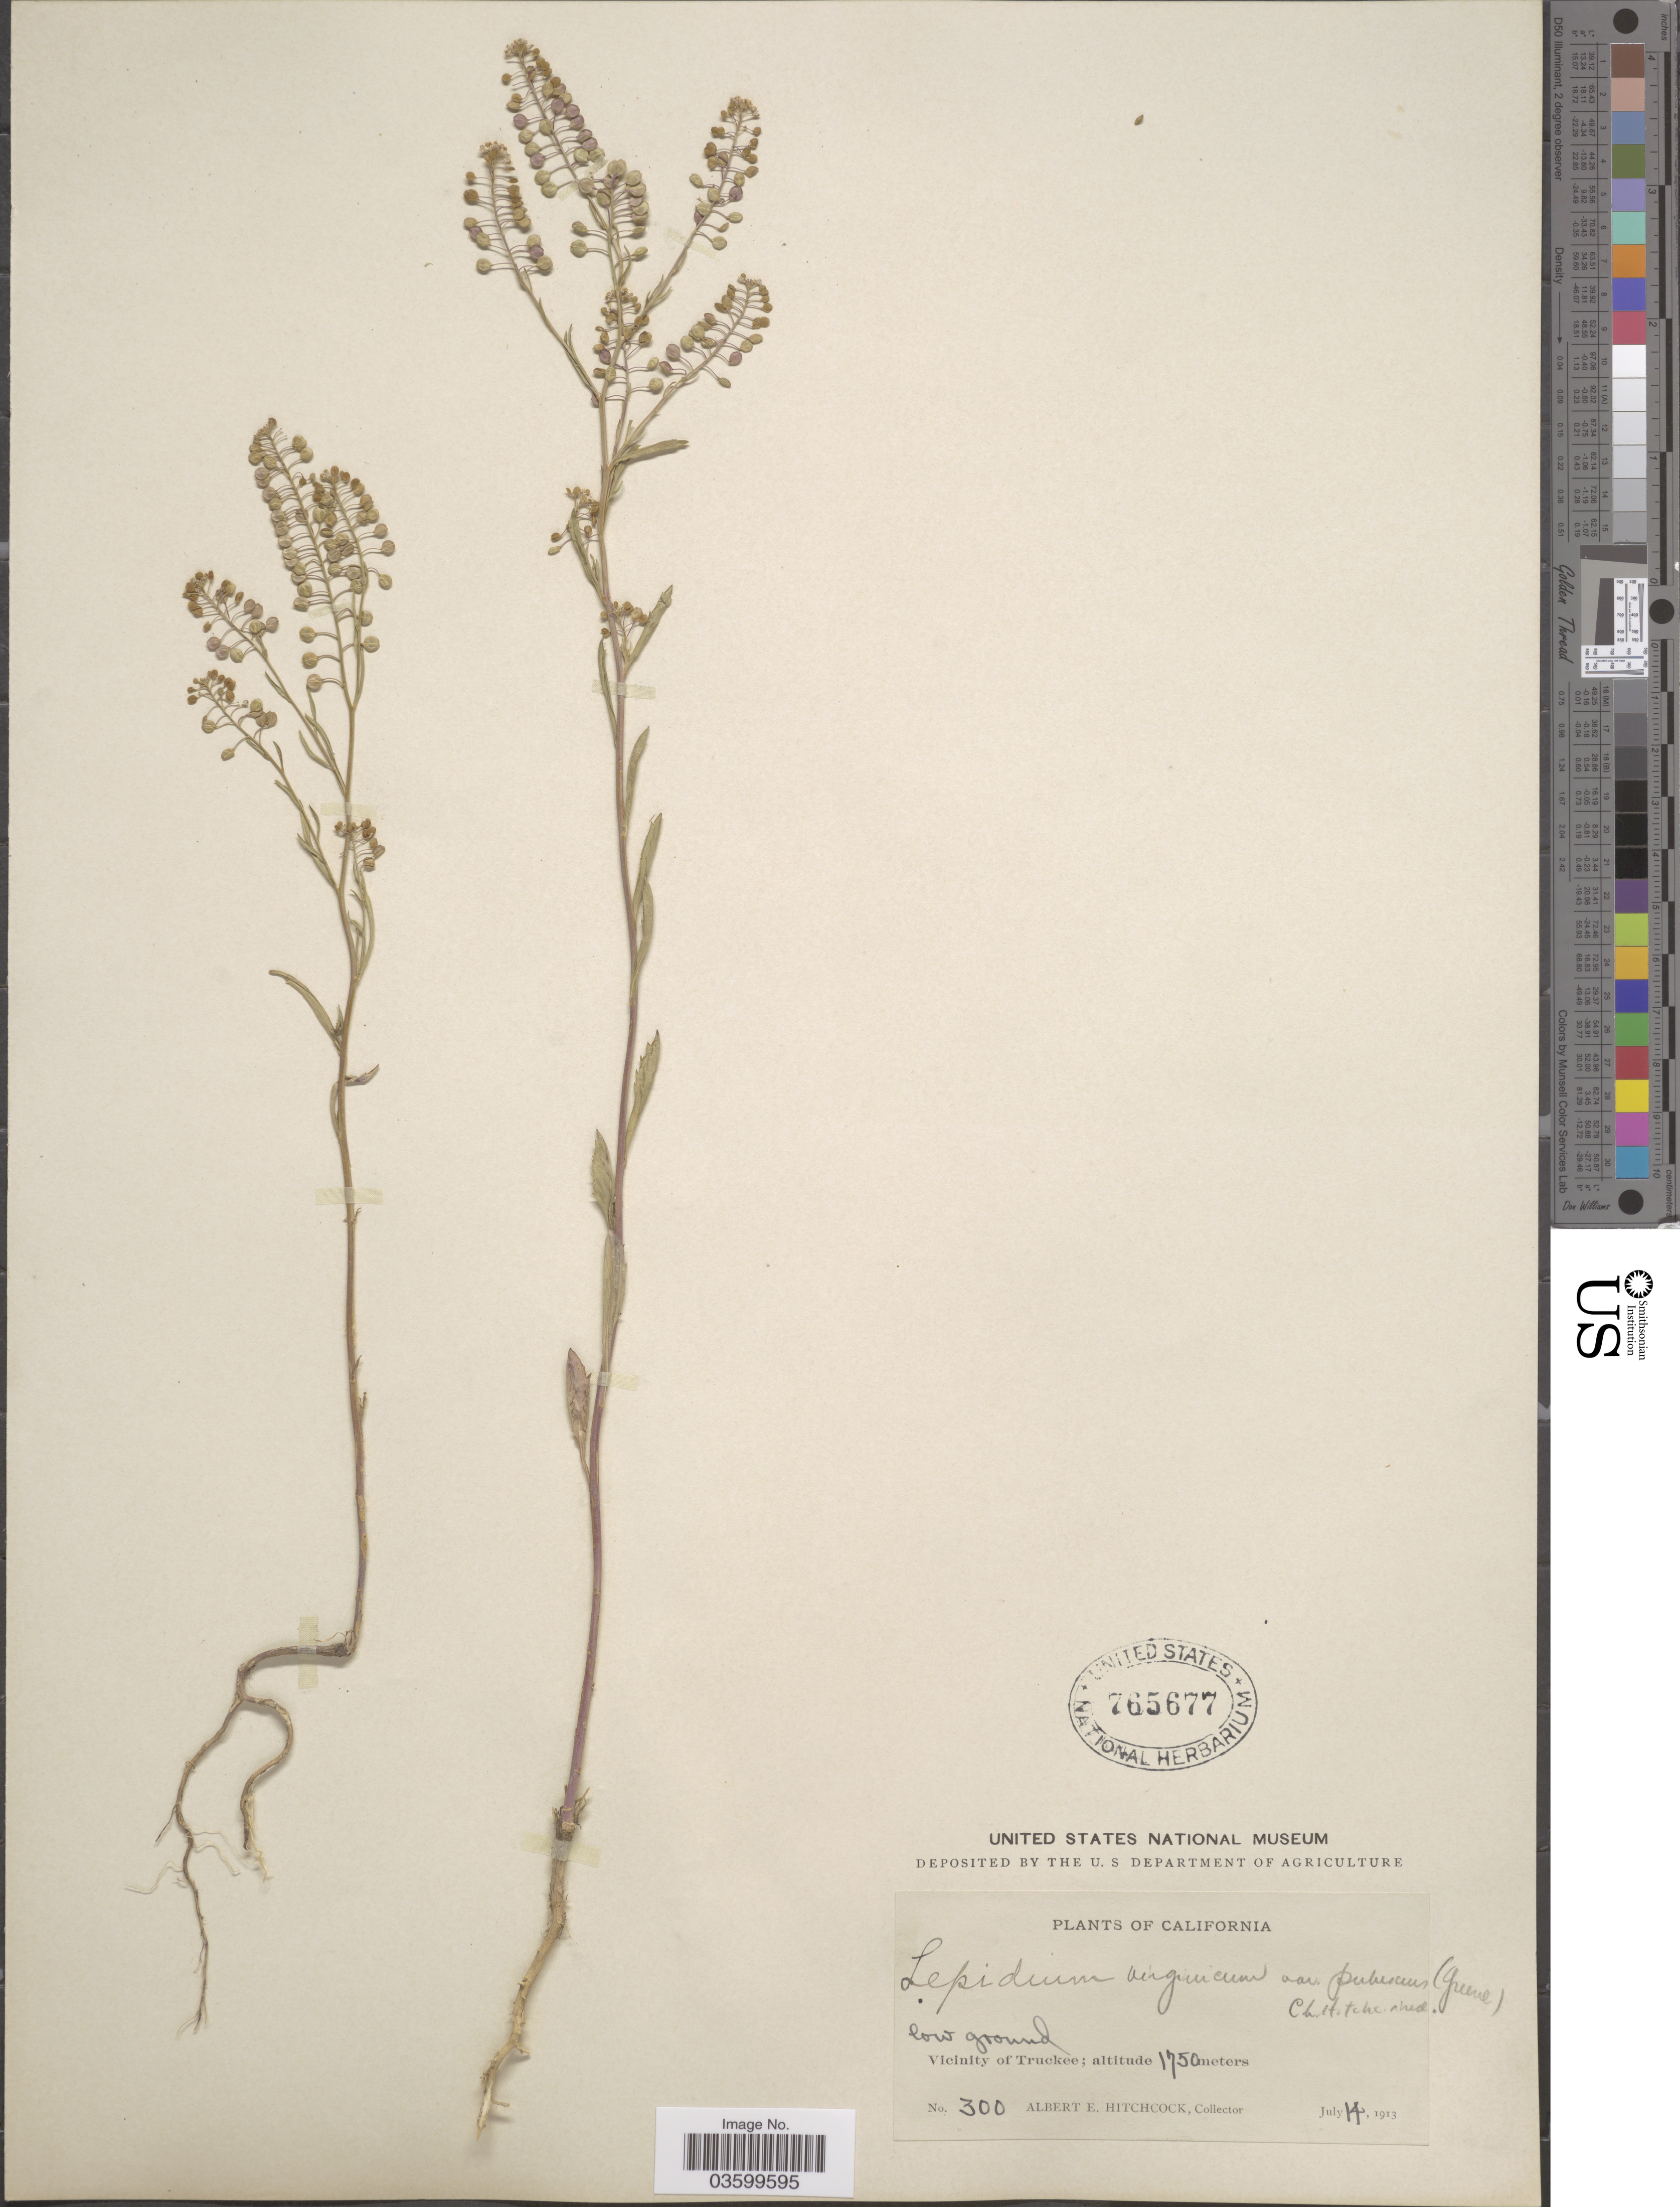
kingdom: Plantae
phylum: Tracheophyta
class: Magnoliopsida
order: Brassicales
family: Brassicaceae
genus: Lepidium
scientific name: Lepidium virginicum var. pubescens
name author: (Greene) C.L. Hitchc.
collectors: A. Hitchcock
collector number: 300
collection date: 1913-07-14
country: United States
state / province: California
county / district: Nevada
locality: Vicinity of Truckee.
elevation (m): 1750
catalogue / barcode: US 765677